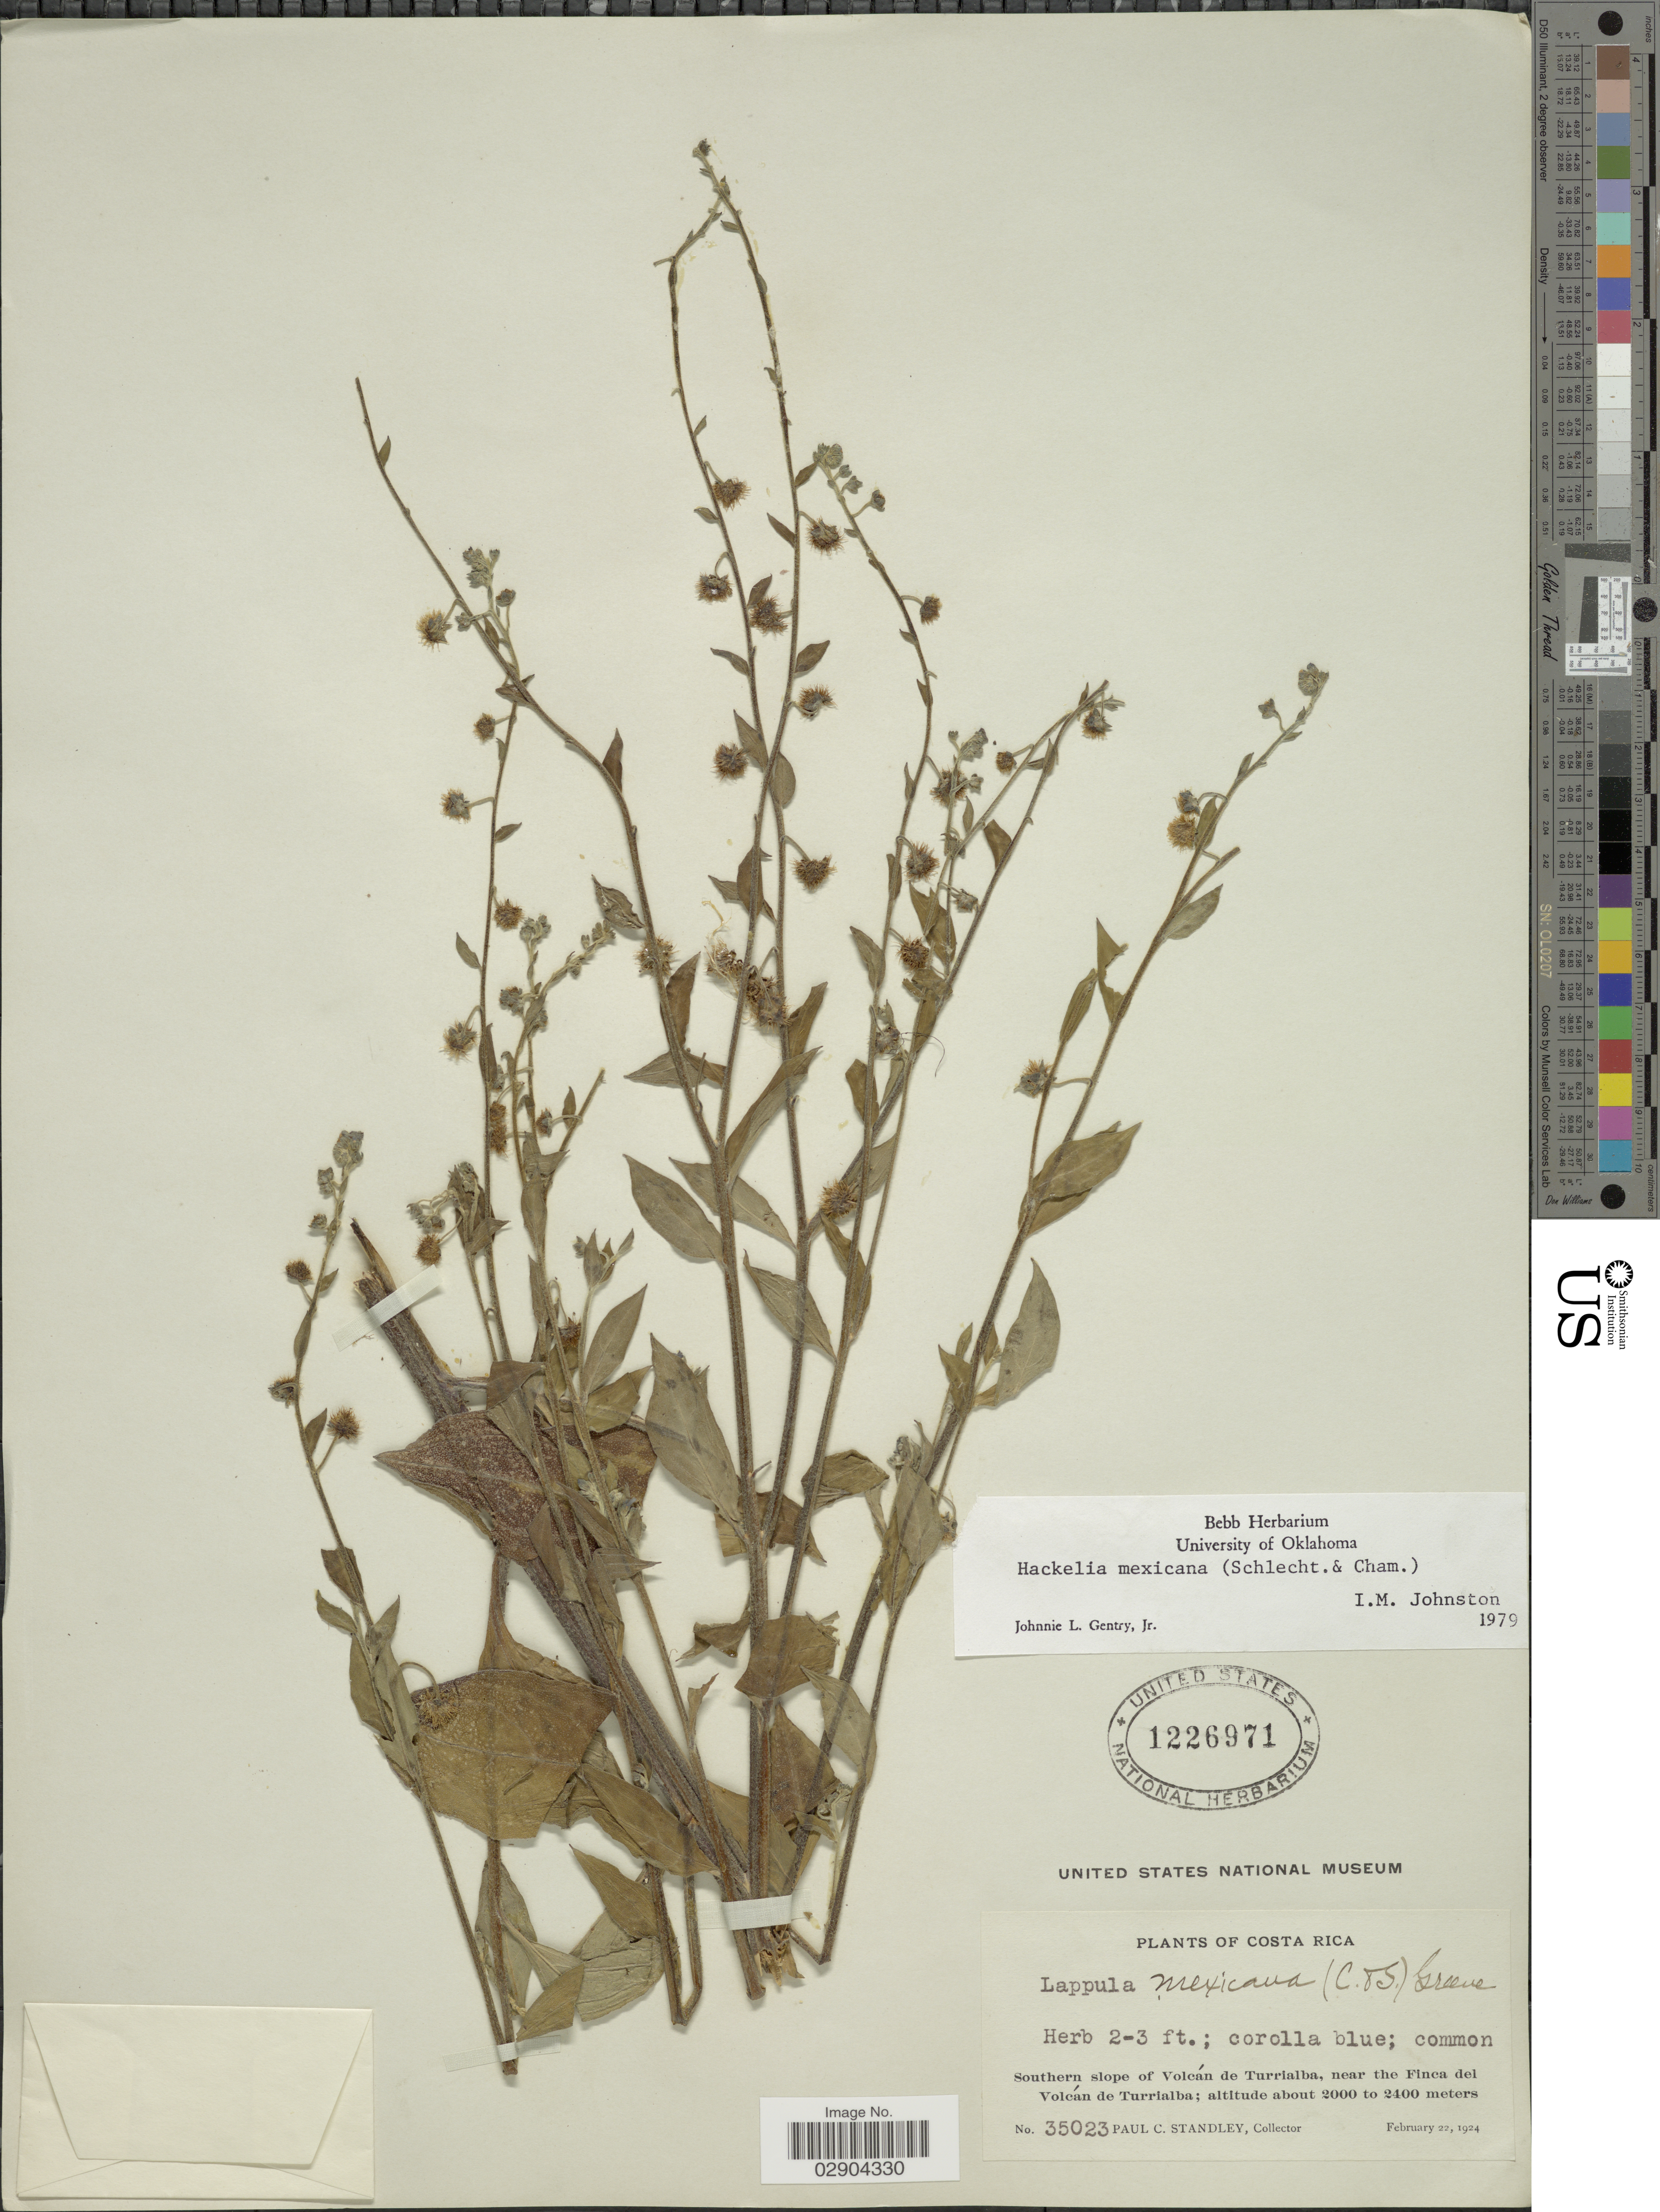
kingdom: Plantae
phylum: Tracheophyta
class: Magnoliopsida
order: Boraginales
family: Boraginaceae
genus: Hackelia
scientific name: Hackelia mexicana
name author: (Schltdl. & Cham.) I.M. Johnst.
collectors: P. C. Standley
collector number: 35023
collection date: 1924-02-22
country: Costa Rica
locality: Southern slope of Volcán de Turrialba, near the Finca del Volcán de Turrialba.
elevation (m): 2000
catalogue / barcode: US 1226971